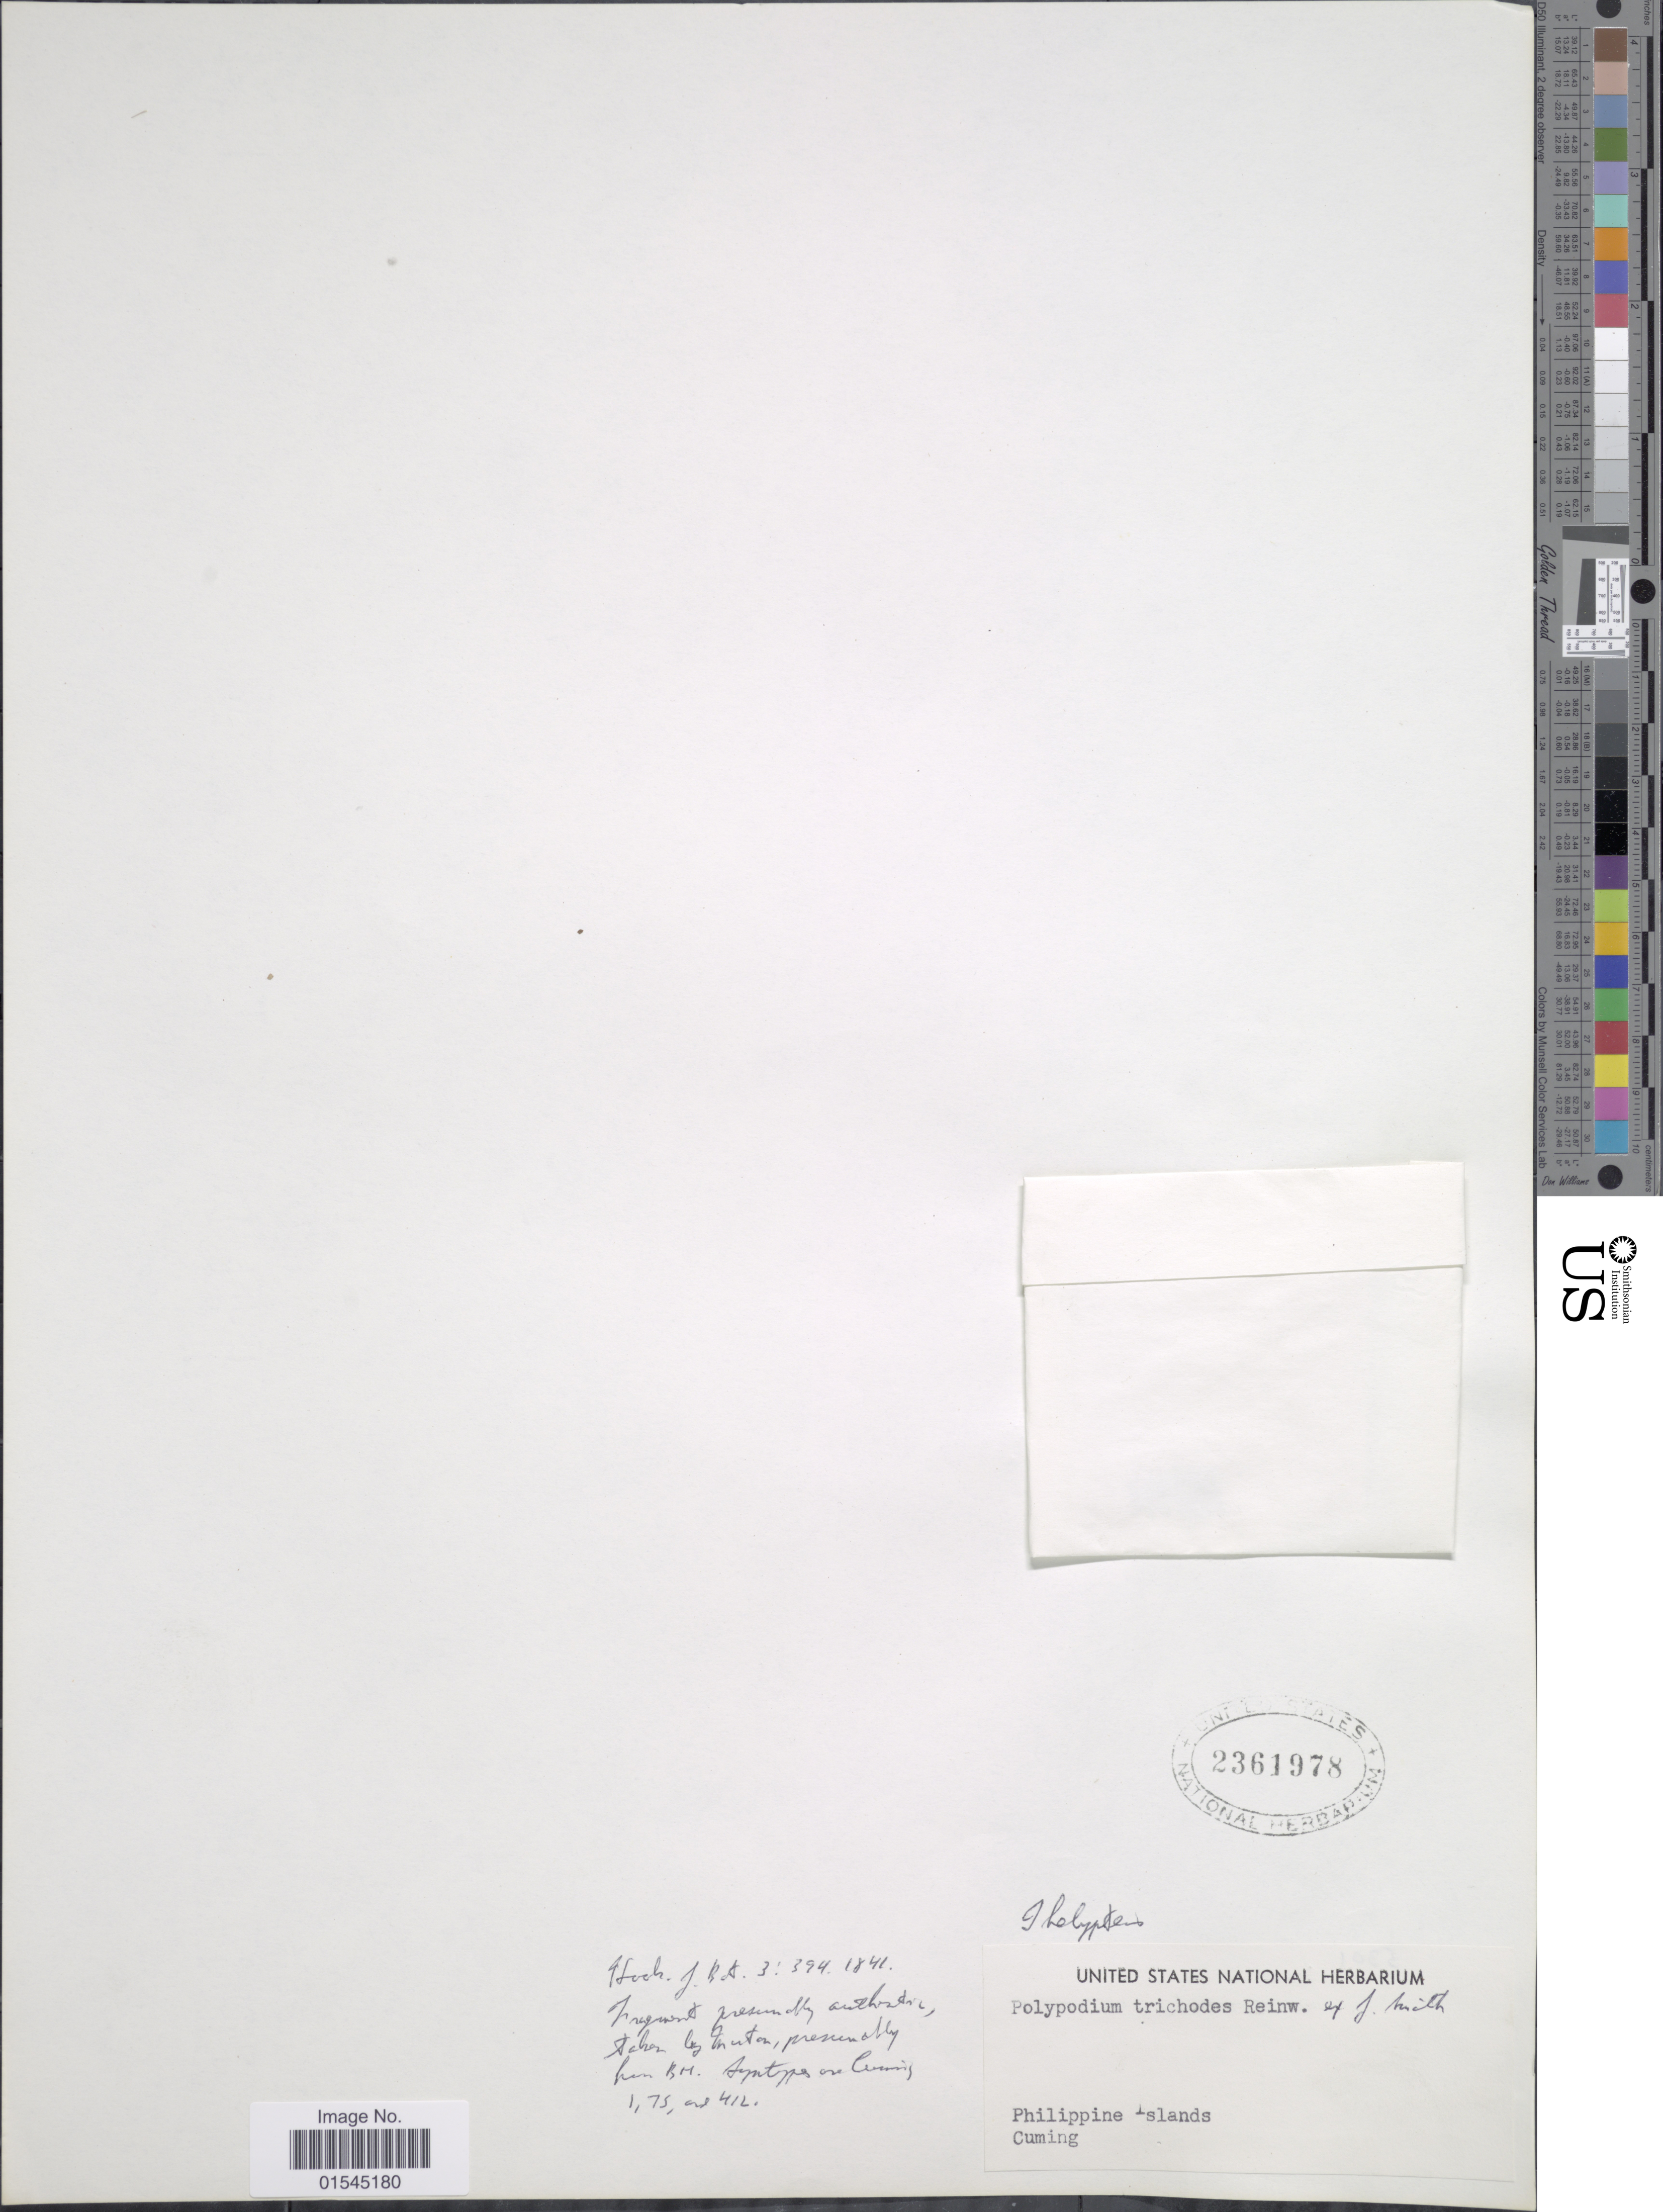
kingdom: Plantae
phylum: Tracheophyta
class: Polypodiopsida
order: Polypodiales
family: Thelypteridaceae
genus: Sphaerostephanos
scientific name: Sphaerostephanos unijuga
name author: Copel.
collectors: -. Cuming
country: Philippines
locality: Philippine Islands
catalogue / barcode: US 2361978